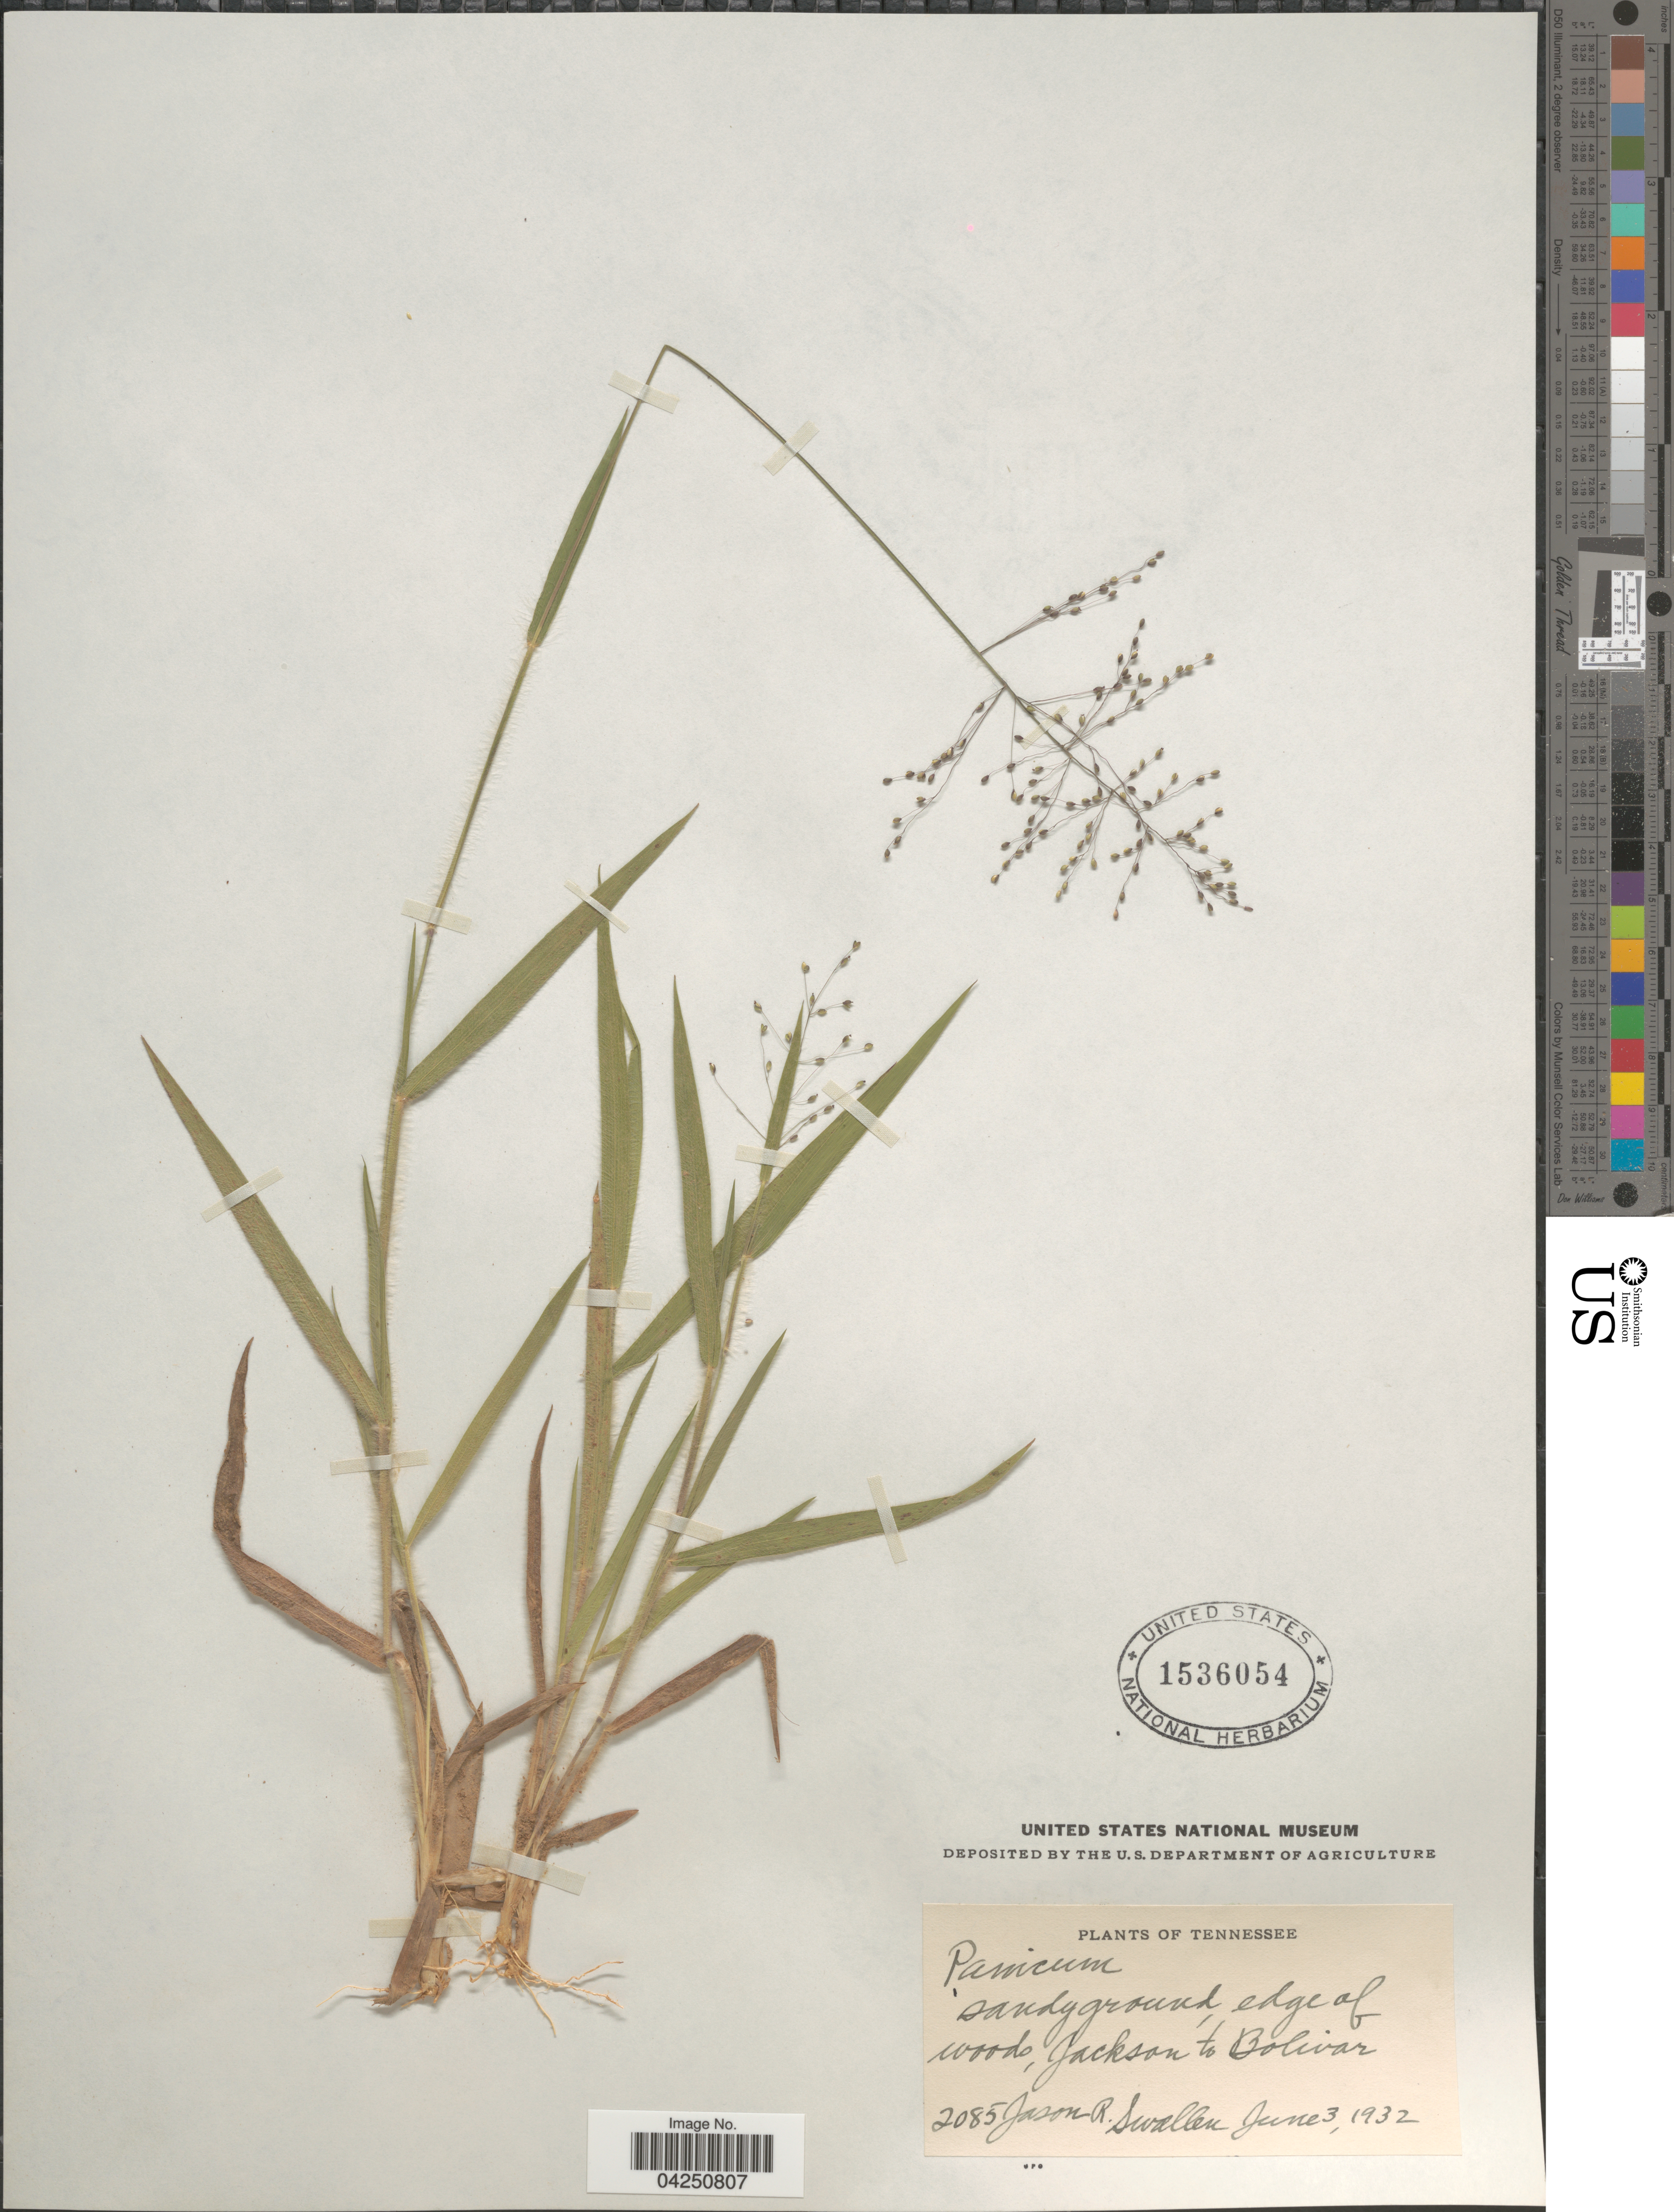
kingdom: Plantae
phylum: Tracheophyta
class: Liliopsida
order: Poales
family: Poaceae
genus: Dichanthelium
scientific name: Dichanthelium acuminatum var. acuminatum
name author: (Sw.) Gould & C.A. Clark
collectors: J. R. Swallen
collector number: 2085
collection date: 1932-06-03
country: United States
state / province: Tennessee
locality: Sandy ground, edge of woods, Jackson to Bolivar.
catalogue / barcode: US 1536054